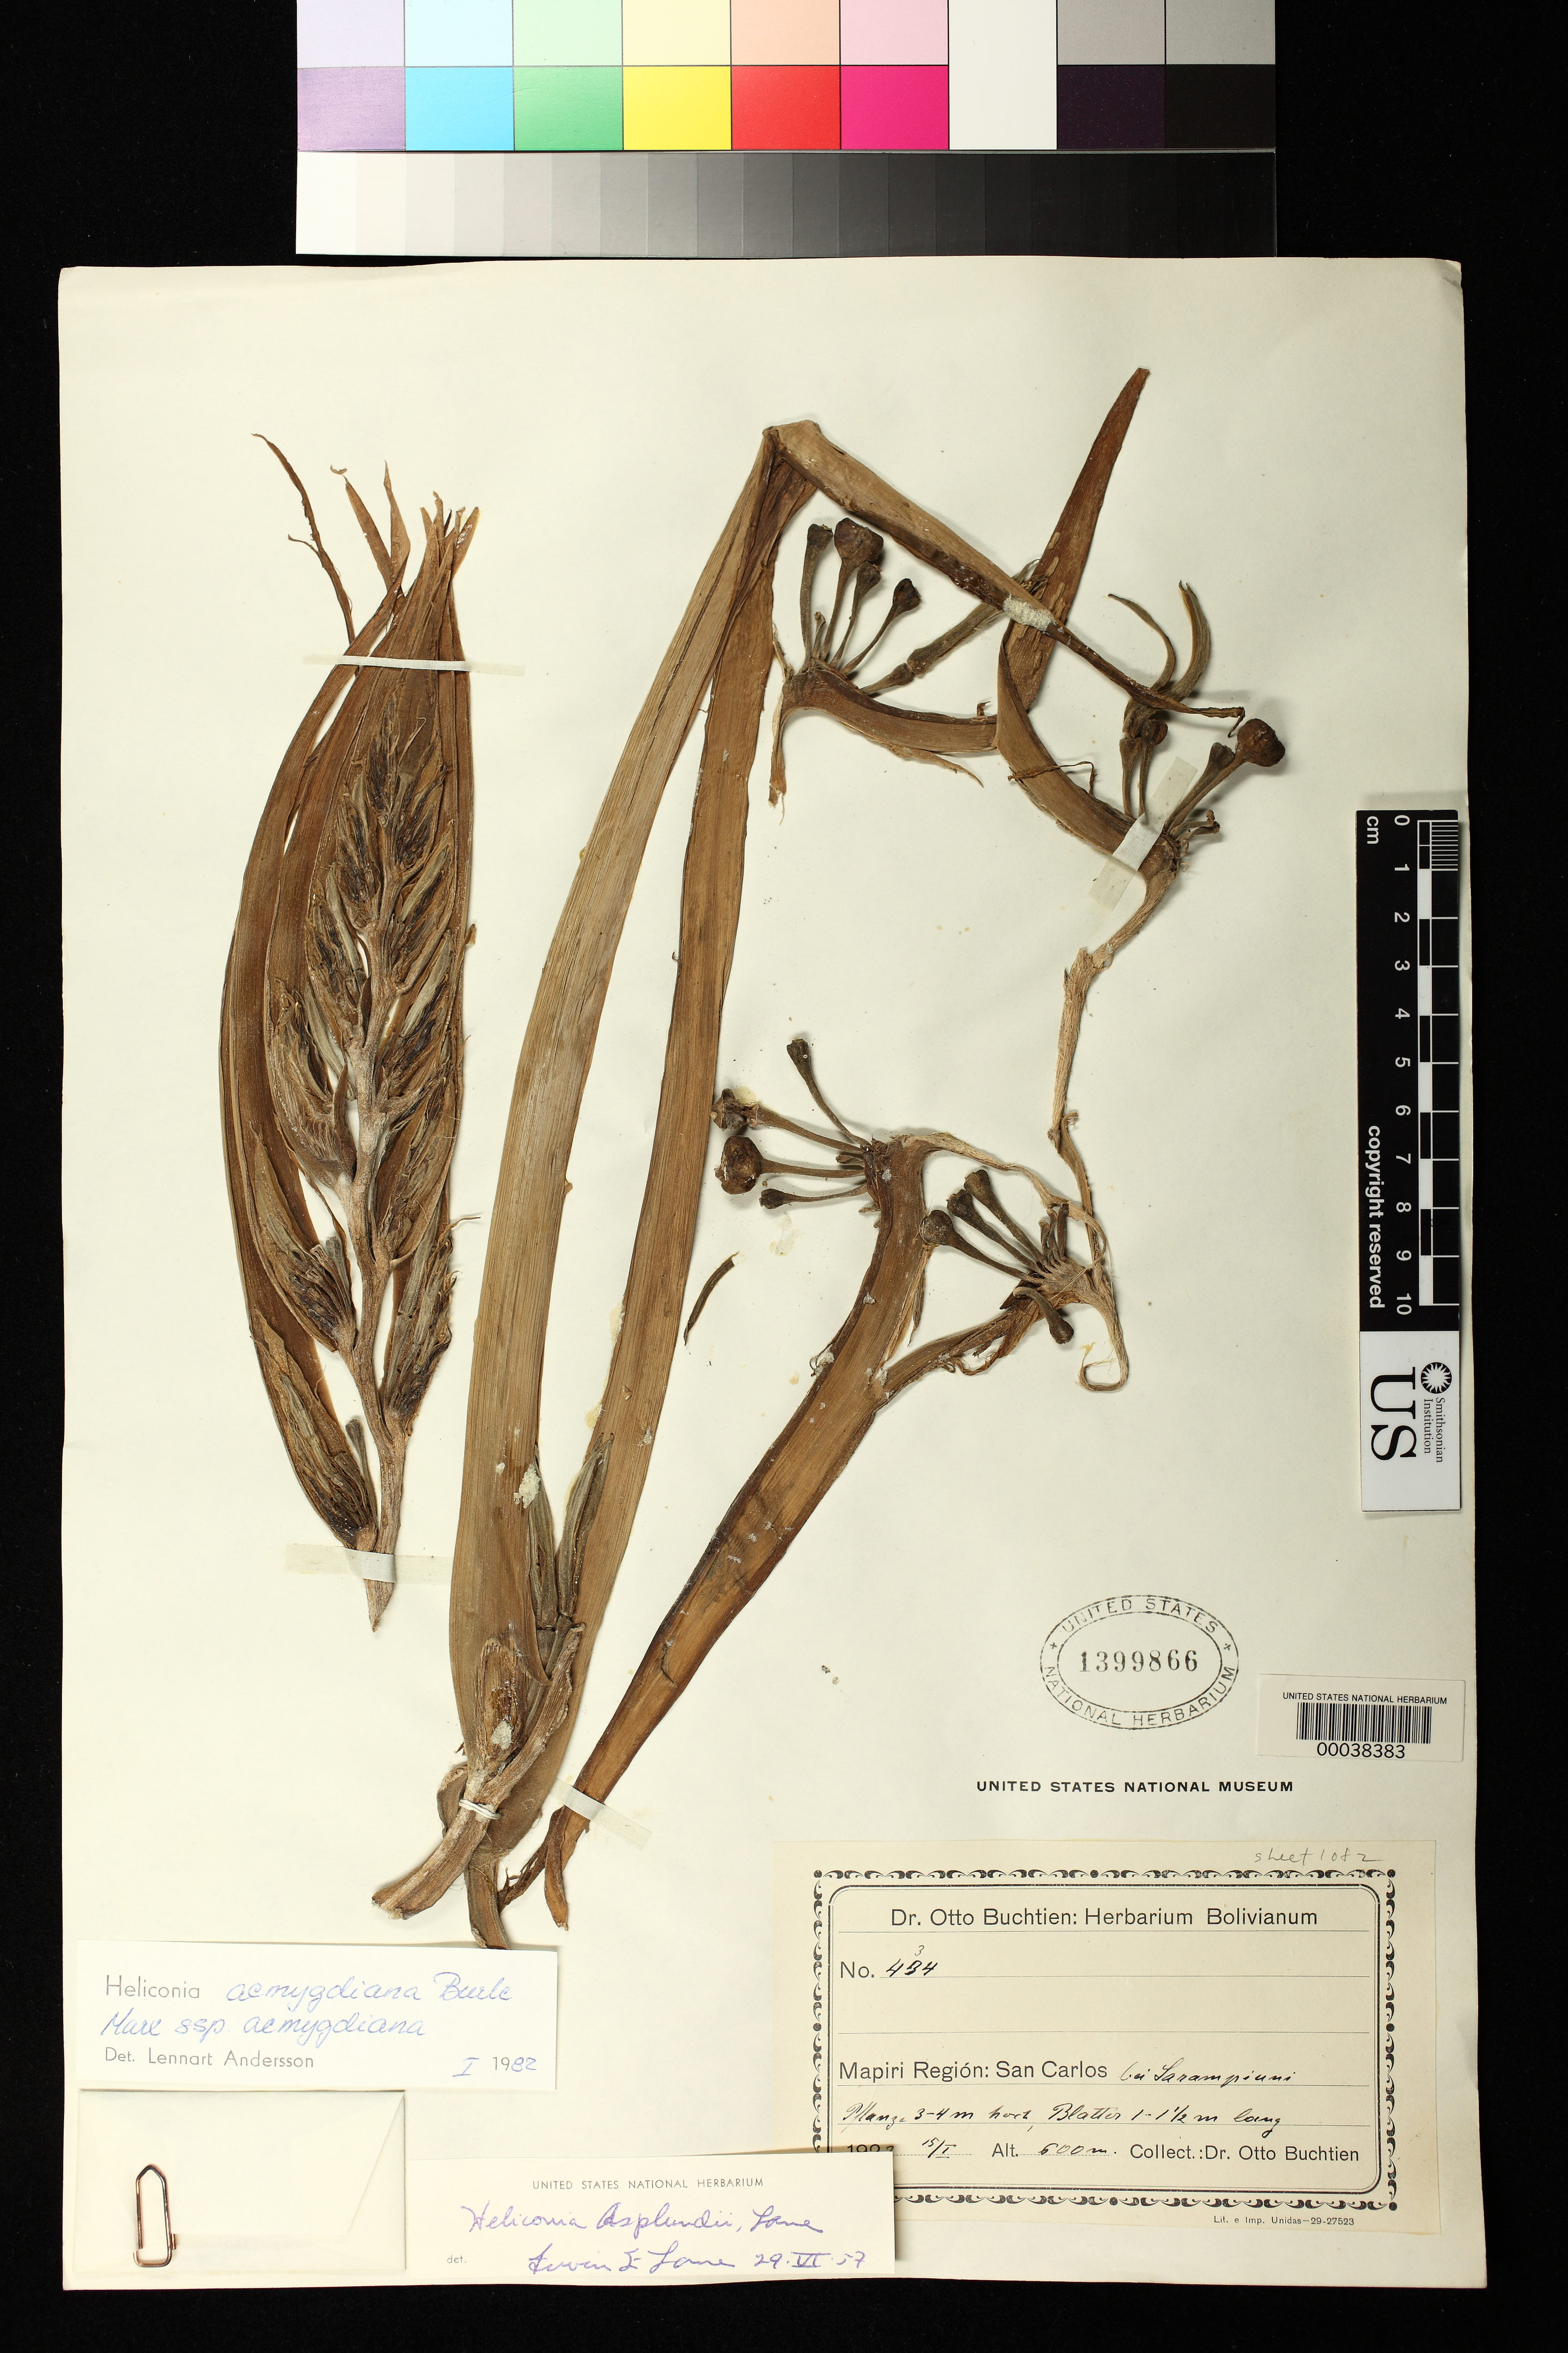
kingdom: Plantae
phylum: Tracheophyta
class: Liliopsida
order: Zingiberales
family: Heliconiaceae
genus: Heliconia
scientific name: Heliconia aemygdiana subsp. aemygdiana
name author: Burle-Marx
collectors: O. Buchtien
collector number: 434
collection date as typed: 15 Jan 1927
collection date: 1927-01-15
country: Bolivia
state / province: La Paz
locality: Mapiri region: San Carlos near Sarampinni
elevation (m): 600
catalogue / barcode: US 1399866